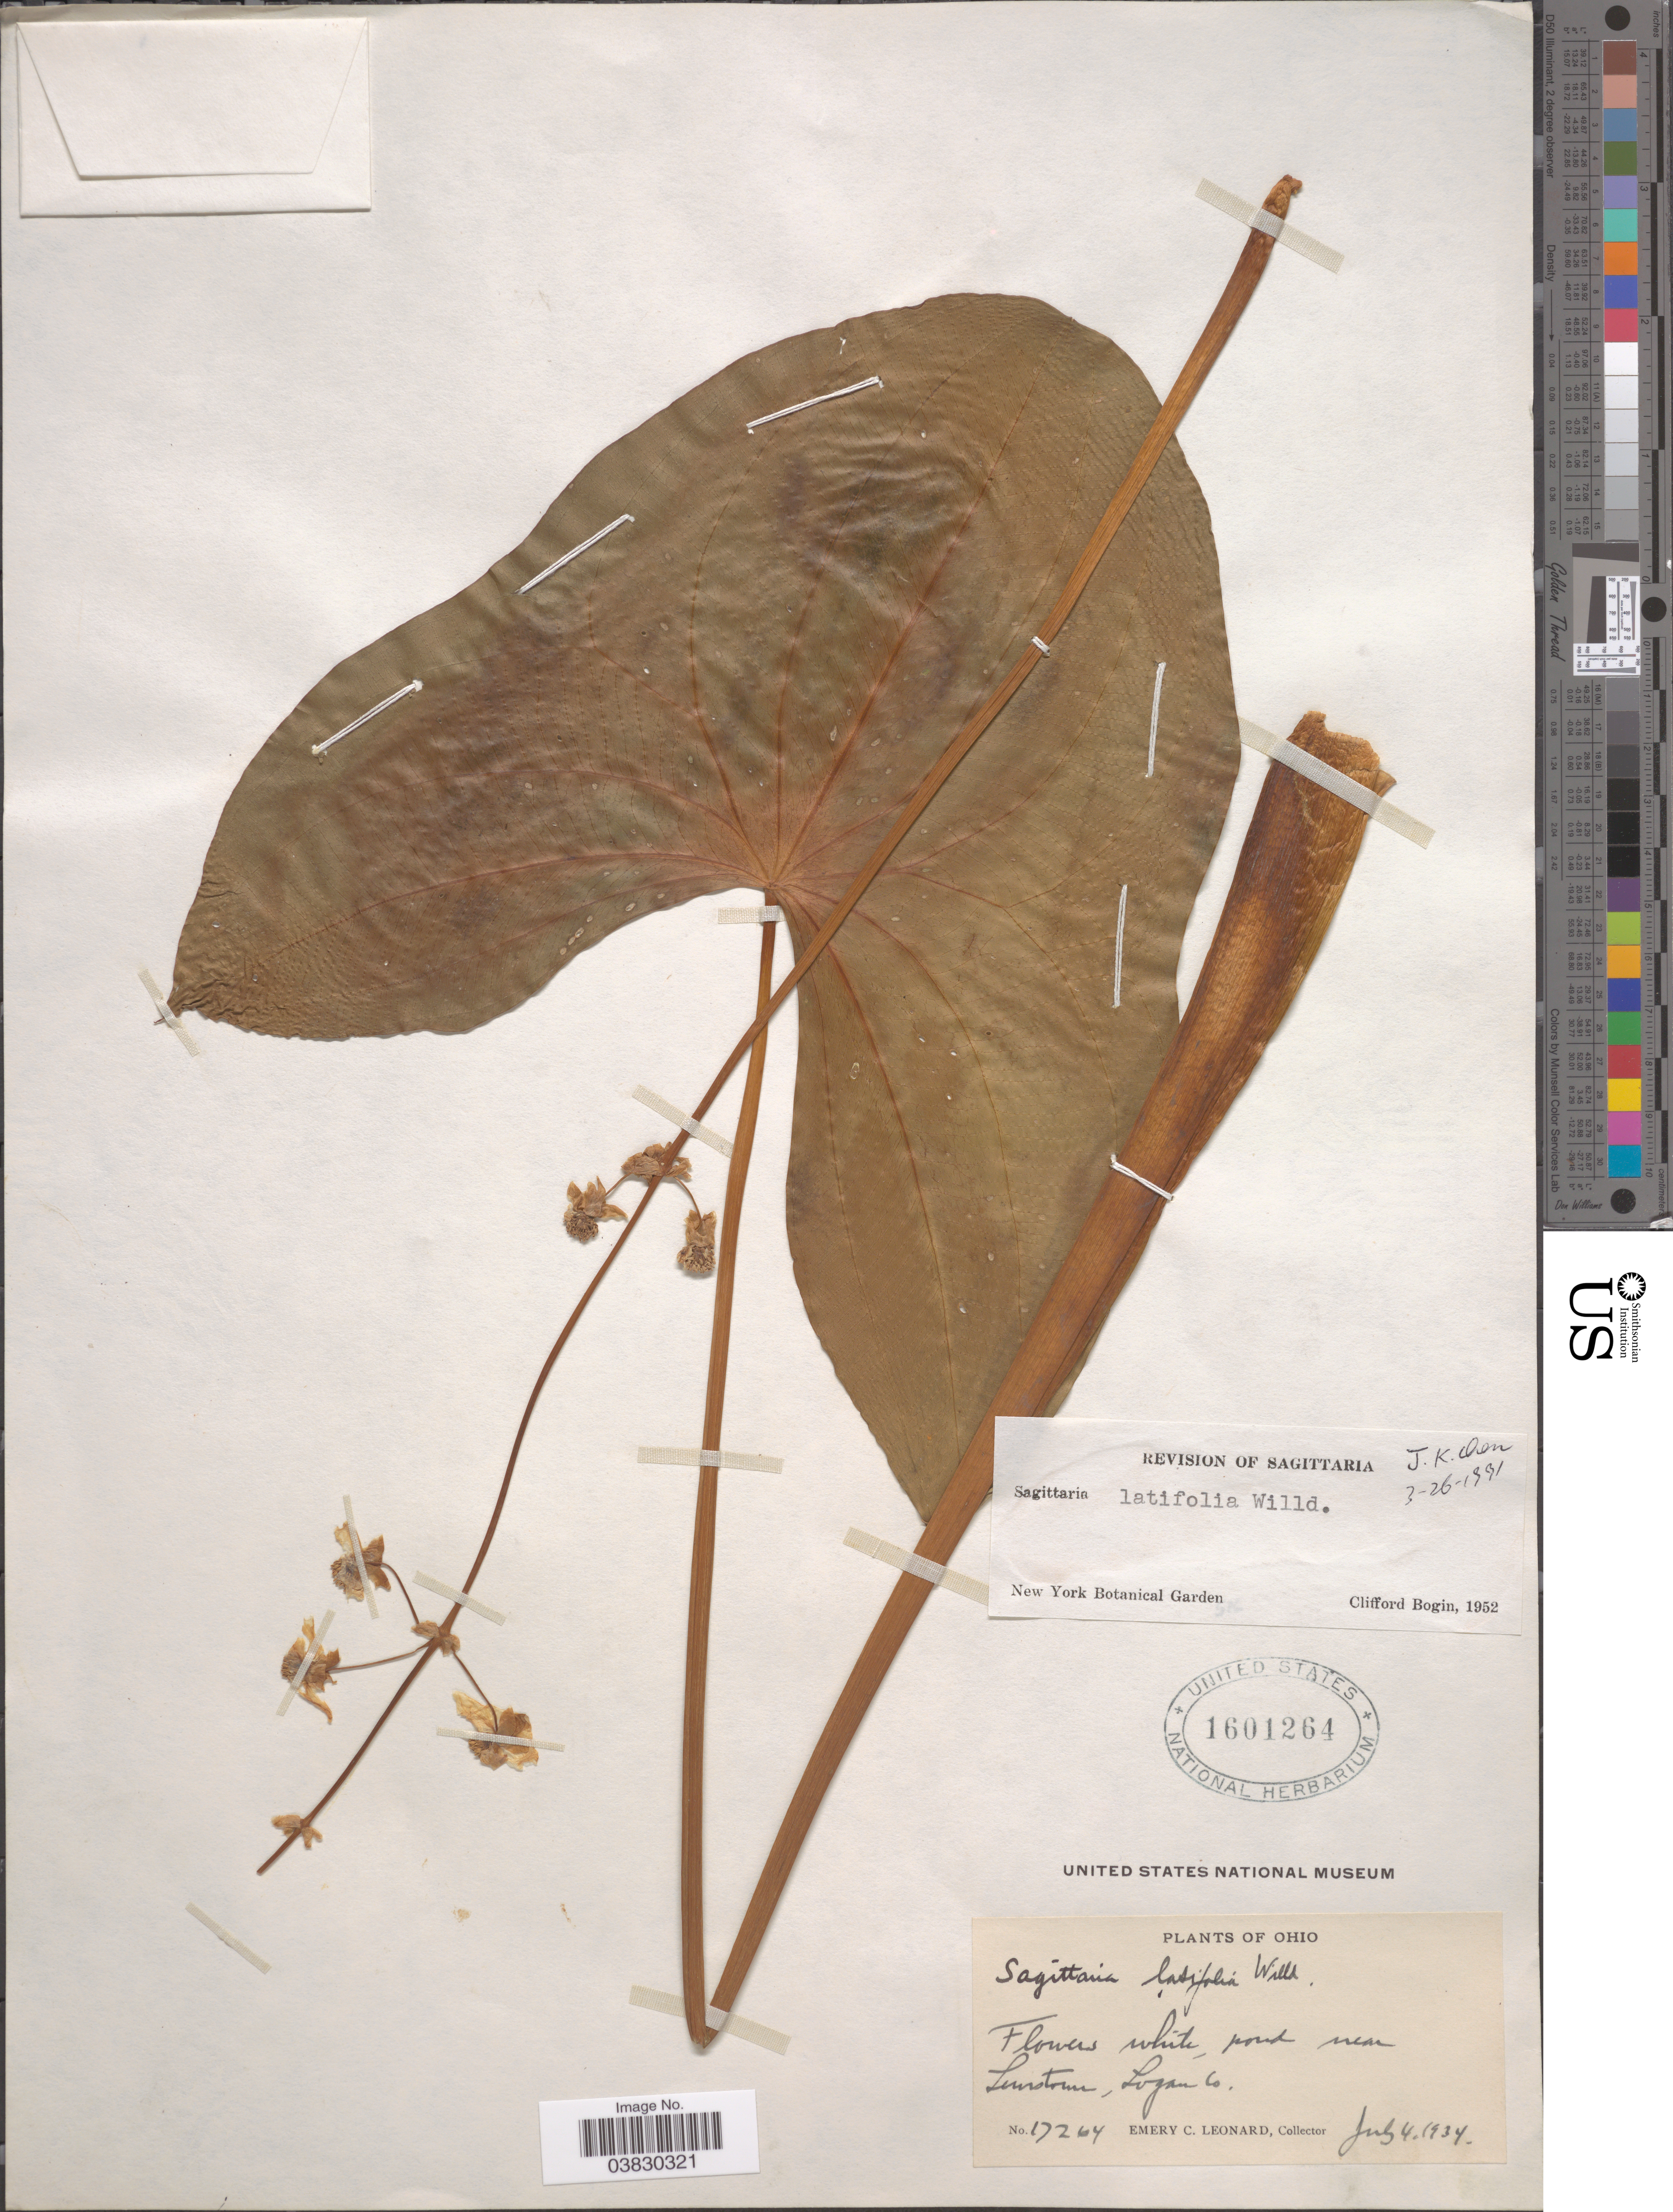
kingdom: Plantae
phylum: Tracheophyta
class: Liliopsida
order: Alismatales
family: Alismataceae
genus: Sagittaria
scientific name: Sagittaria latifolia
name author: Willd.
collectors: E. C. Leonard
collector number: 17264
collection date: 1937-07-04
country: United States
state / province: Ohio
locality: Lewistown, Logan Co.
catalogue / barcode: US 1601264